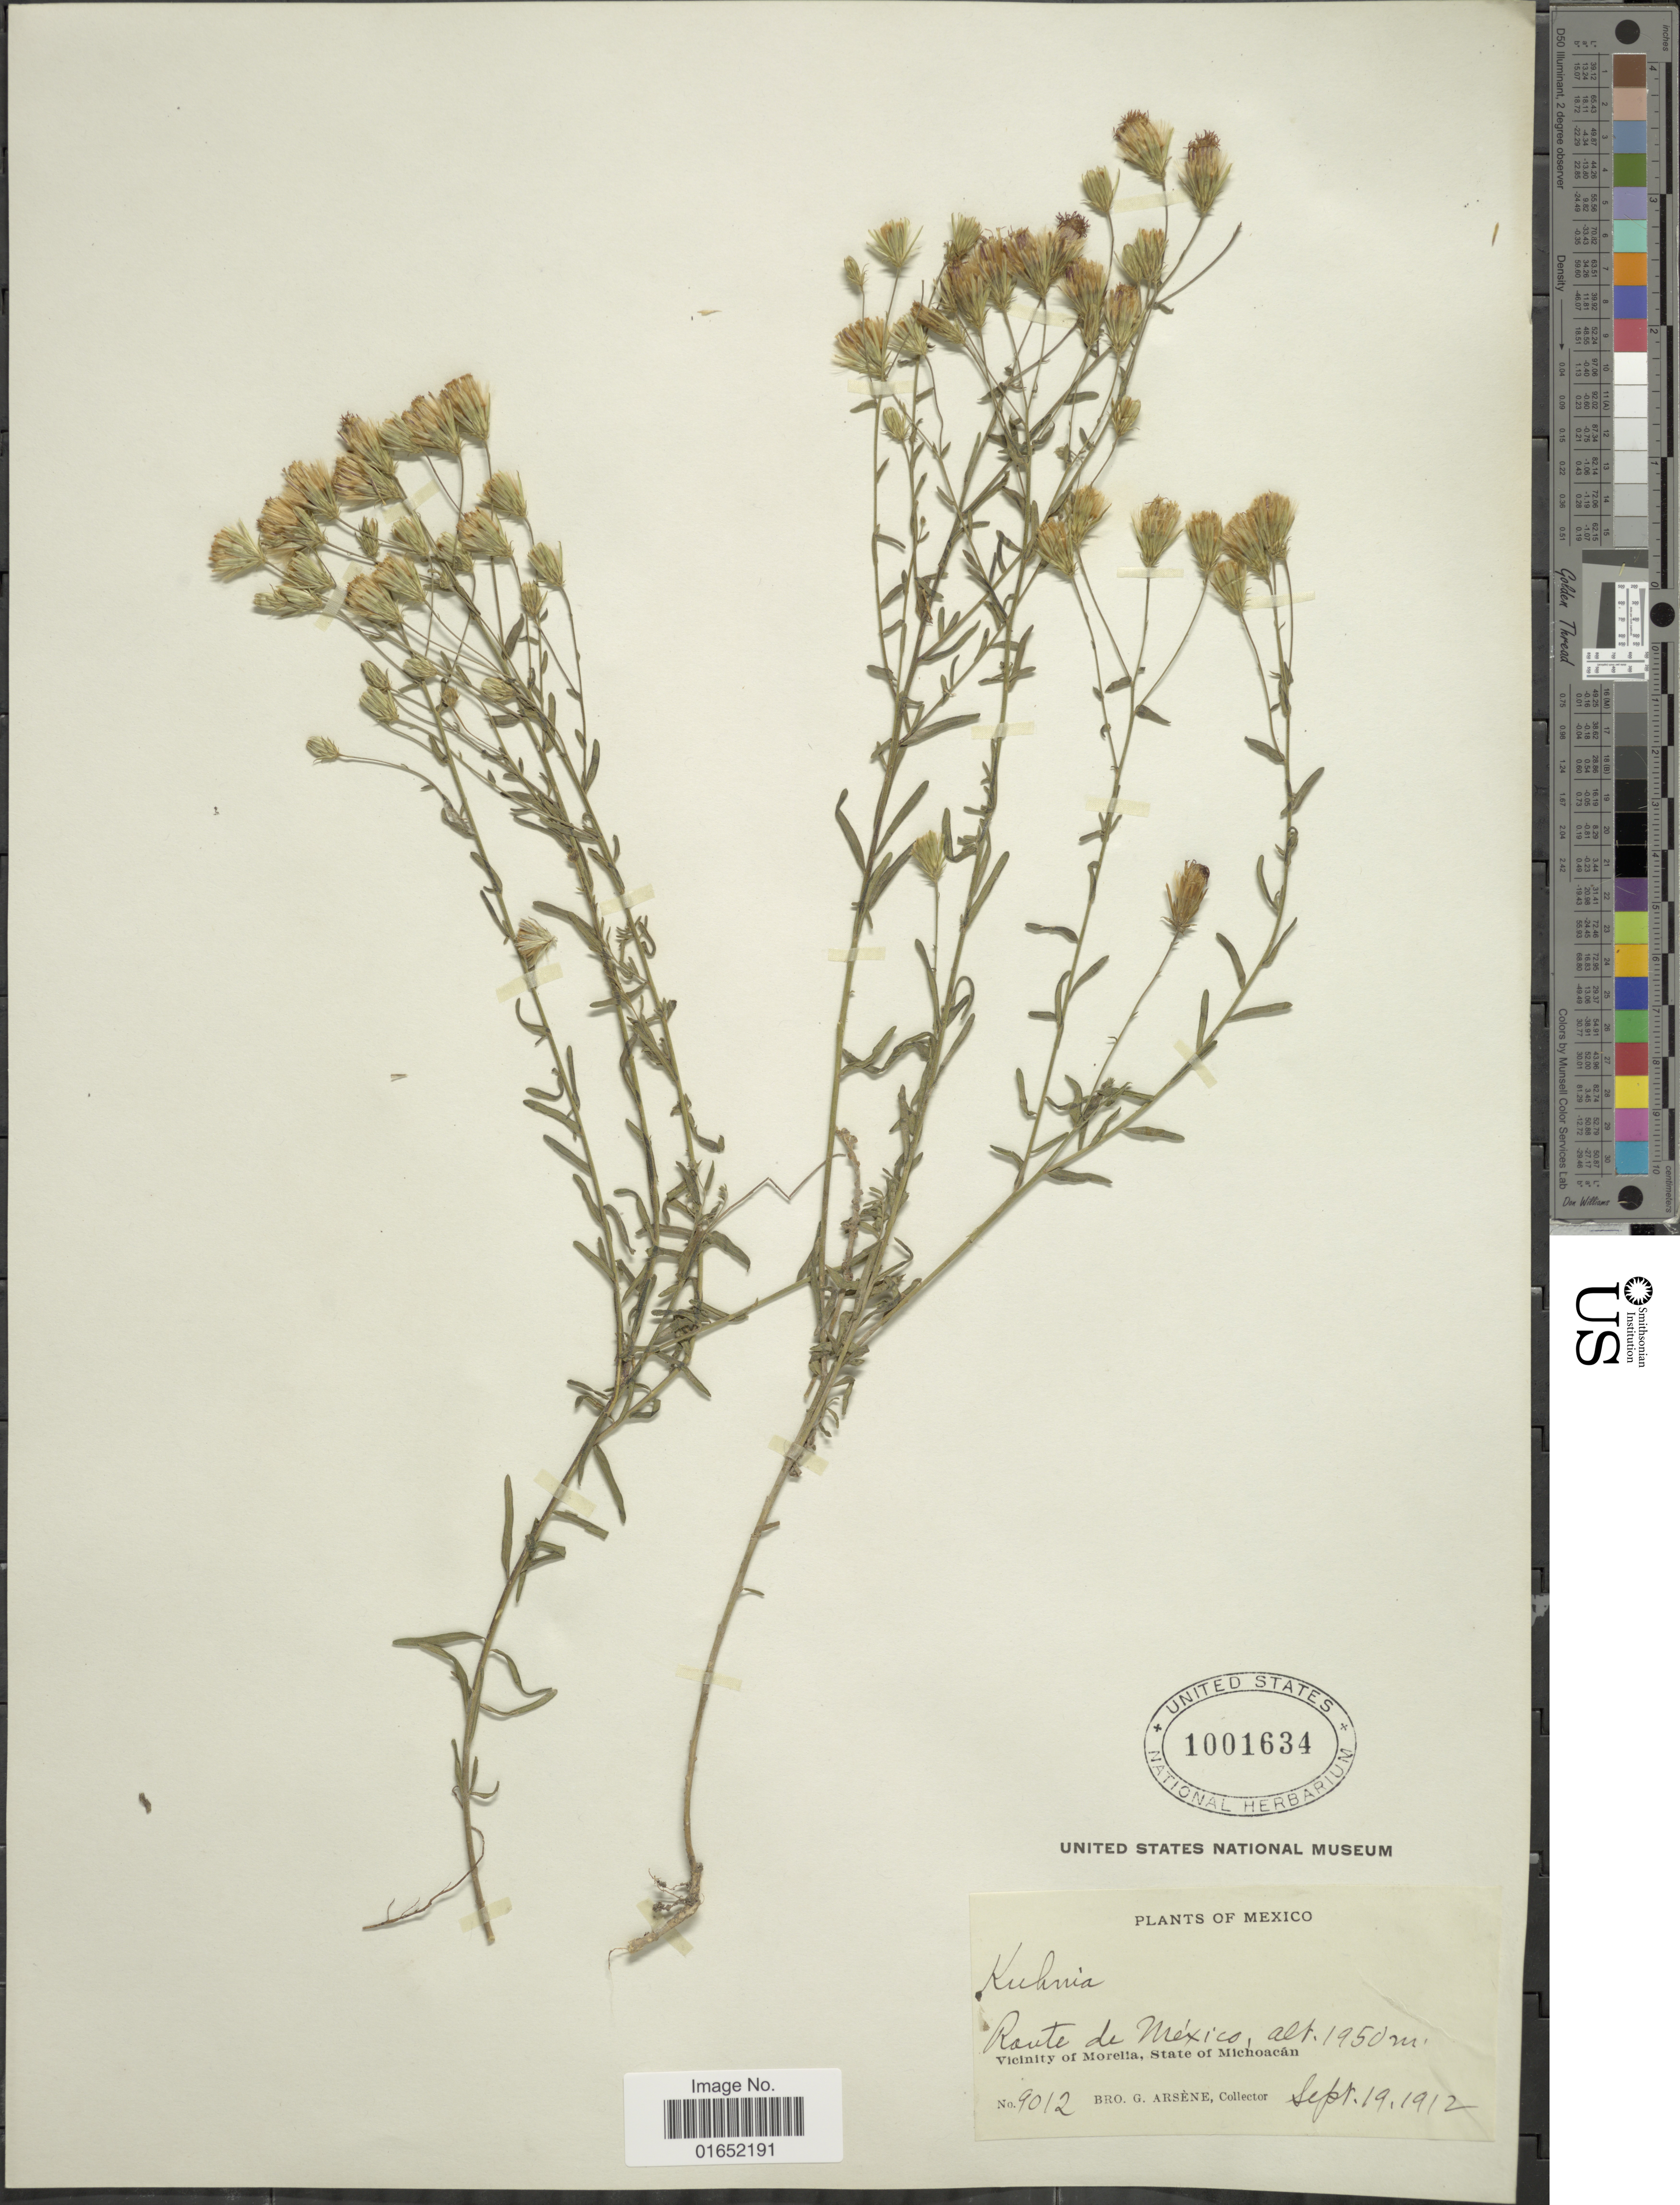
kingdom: Plantae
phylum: Tracheophyta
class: Magnoliopsida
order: Asterales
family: Asteraceae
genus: Brickellia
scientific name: Brickellia rosmarinifolia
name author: (Vent.) W.A. Weber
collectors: Bro. G. Arsène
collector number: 9012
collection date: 1912-09-19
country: Mexico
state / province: Michoacán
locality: Route de México, Vicinity of Morelia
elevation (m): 1950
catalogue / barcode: US 1001634